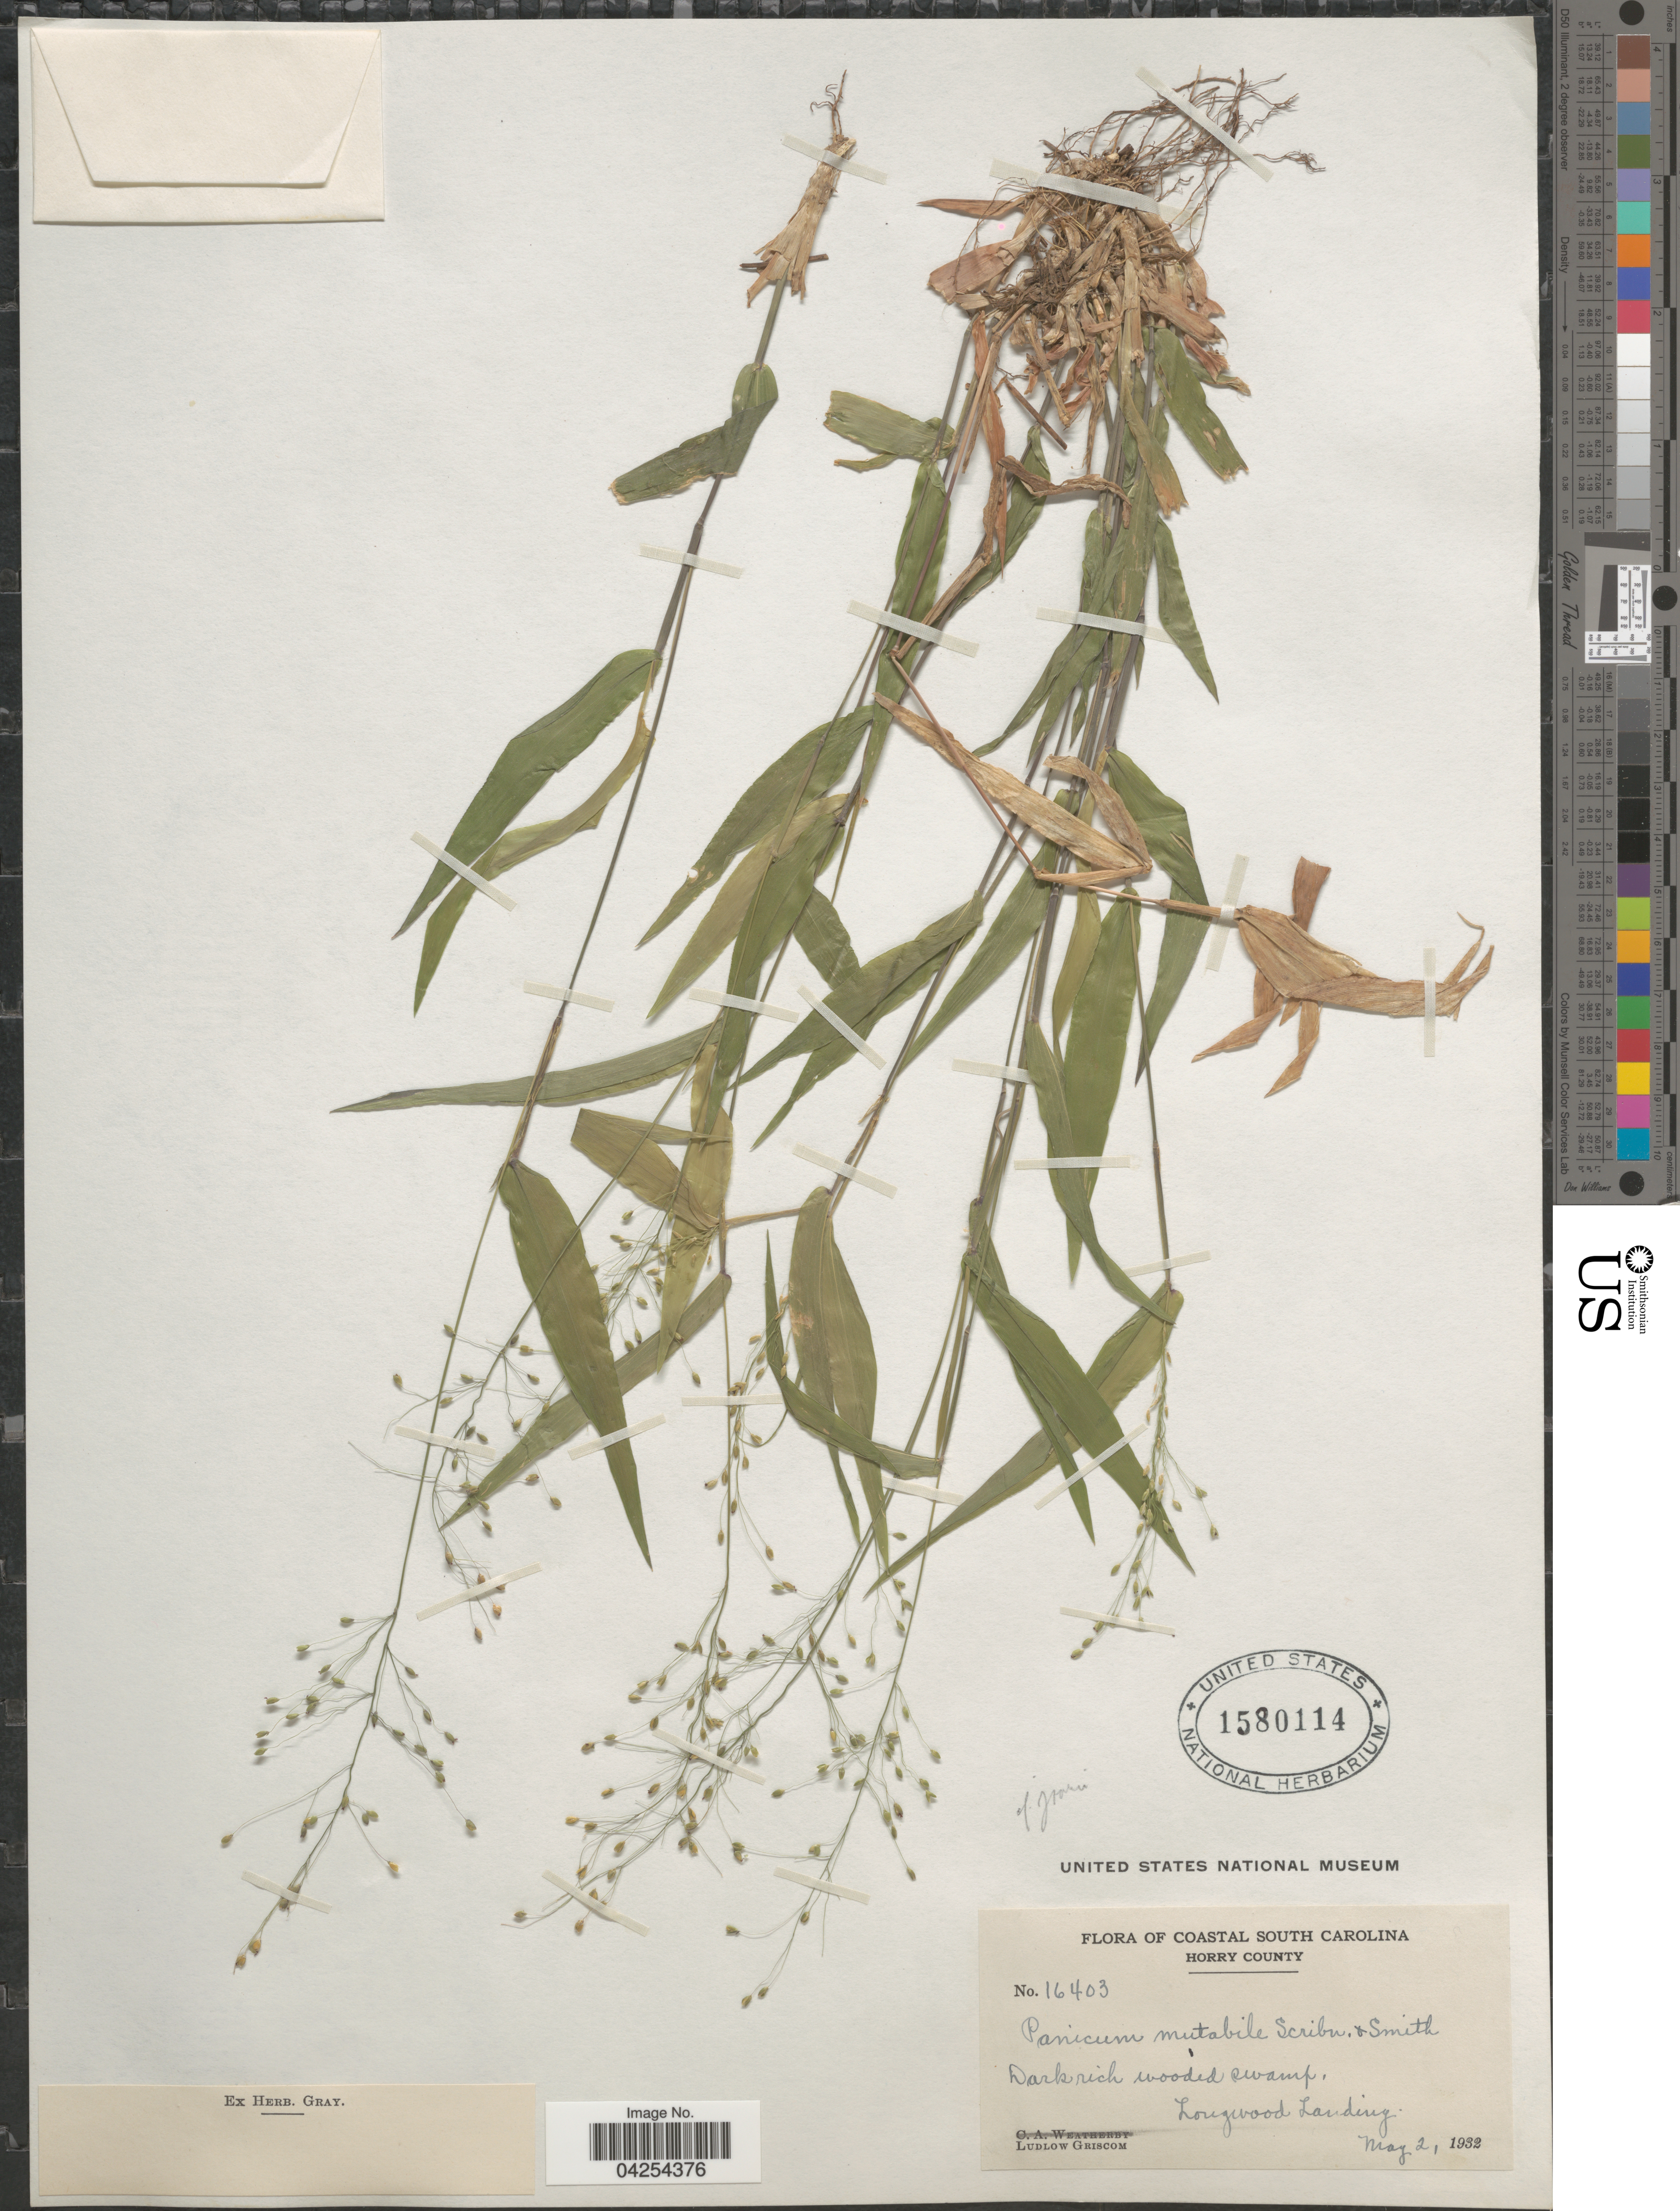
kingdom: Plantae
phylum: Tracheophyta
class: Liliopsida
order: Poales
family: Poaceae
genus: Dichanthelium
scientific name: Dichanthelium commutatum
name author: (Schult.) Gould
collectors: L. Griscom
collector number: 16403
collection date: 1932-05-02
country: United States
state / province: South Carolina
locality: Coastal South Carolina. Horry County. Dark rich wooded swamp, Longwood Landing.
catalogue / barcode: US 1580114